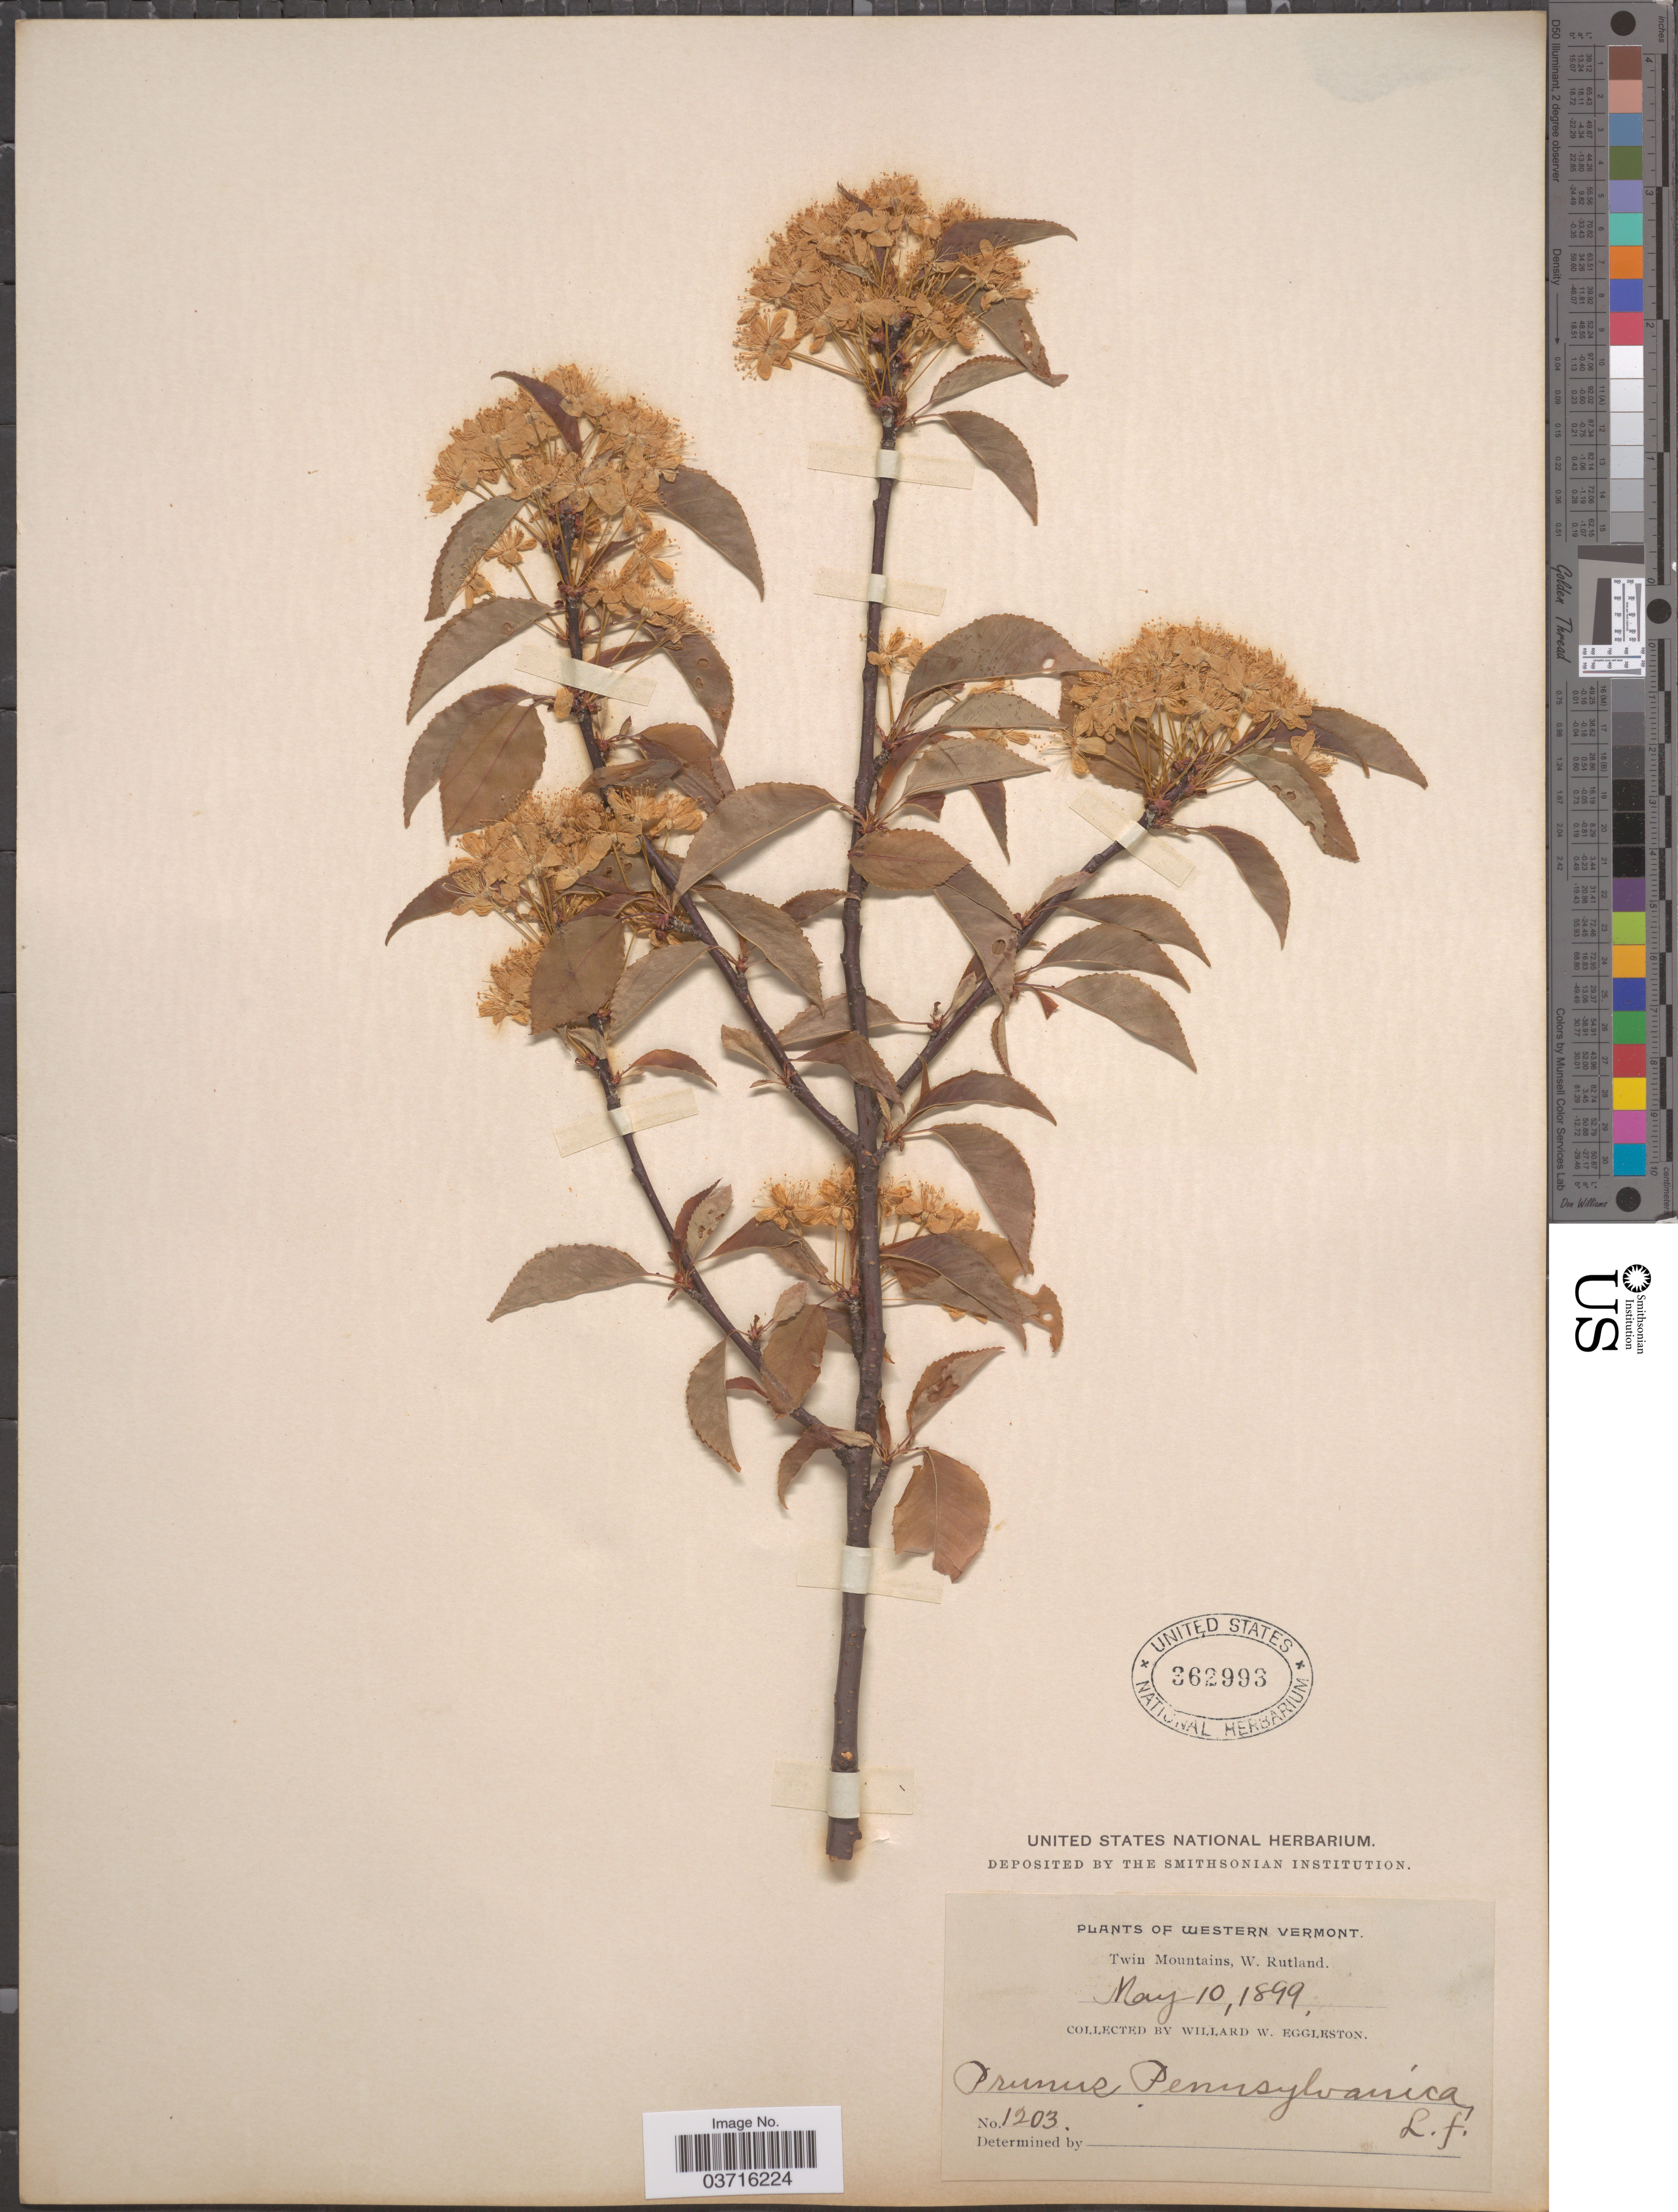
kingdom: Plantae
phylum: Tracheophyta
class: Magnoliopsida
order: Rosales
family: Rosaceae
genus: Prunus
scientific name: Prunus pensylvanica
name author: L. f.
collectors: W. W. Eggleston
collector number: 1203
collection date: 1899-05-10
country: United States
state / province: Vermont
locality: Western Vermont. Twin Mountains, W. Rutland.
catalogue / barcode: US 362993